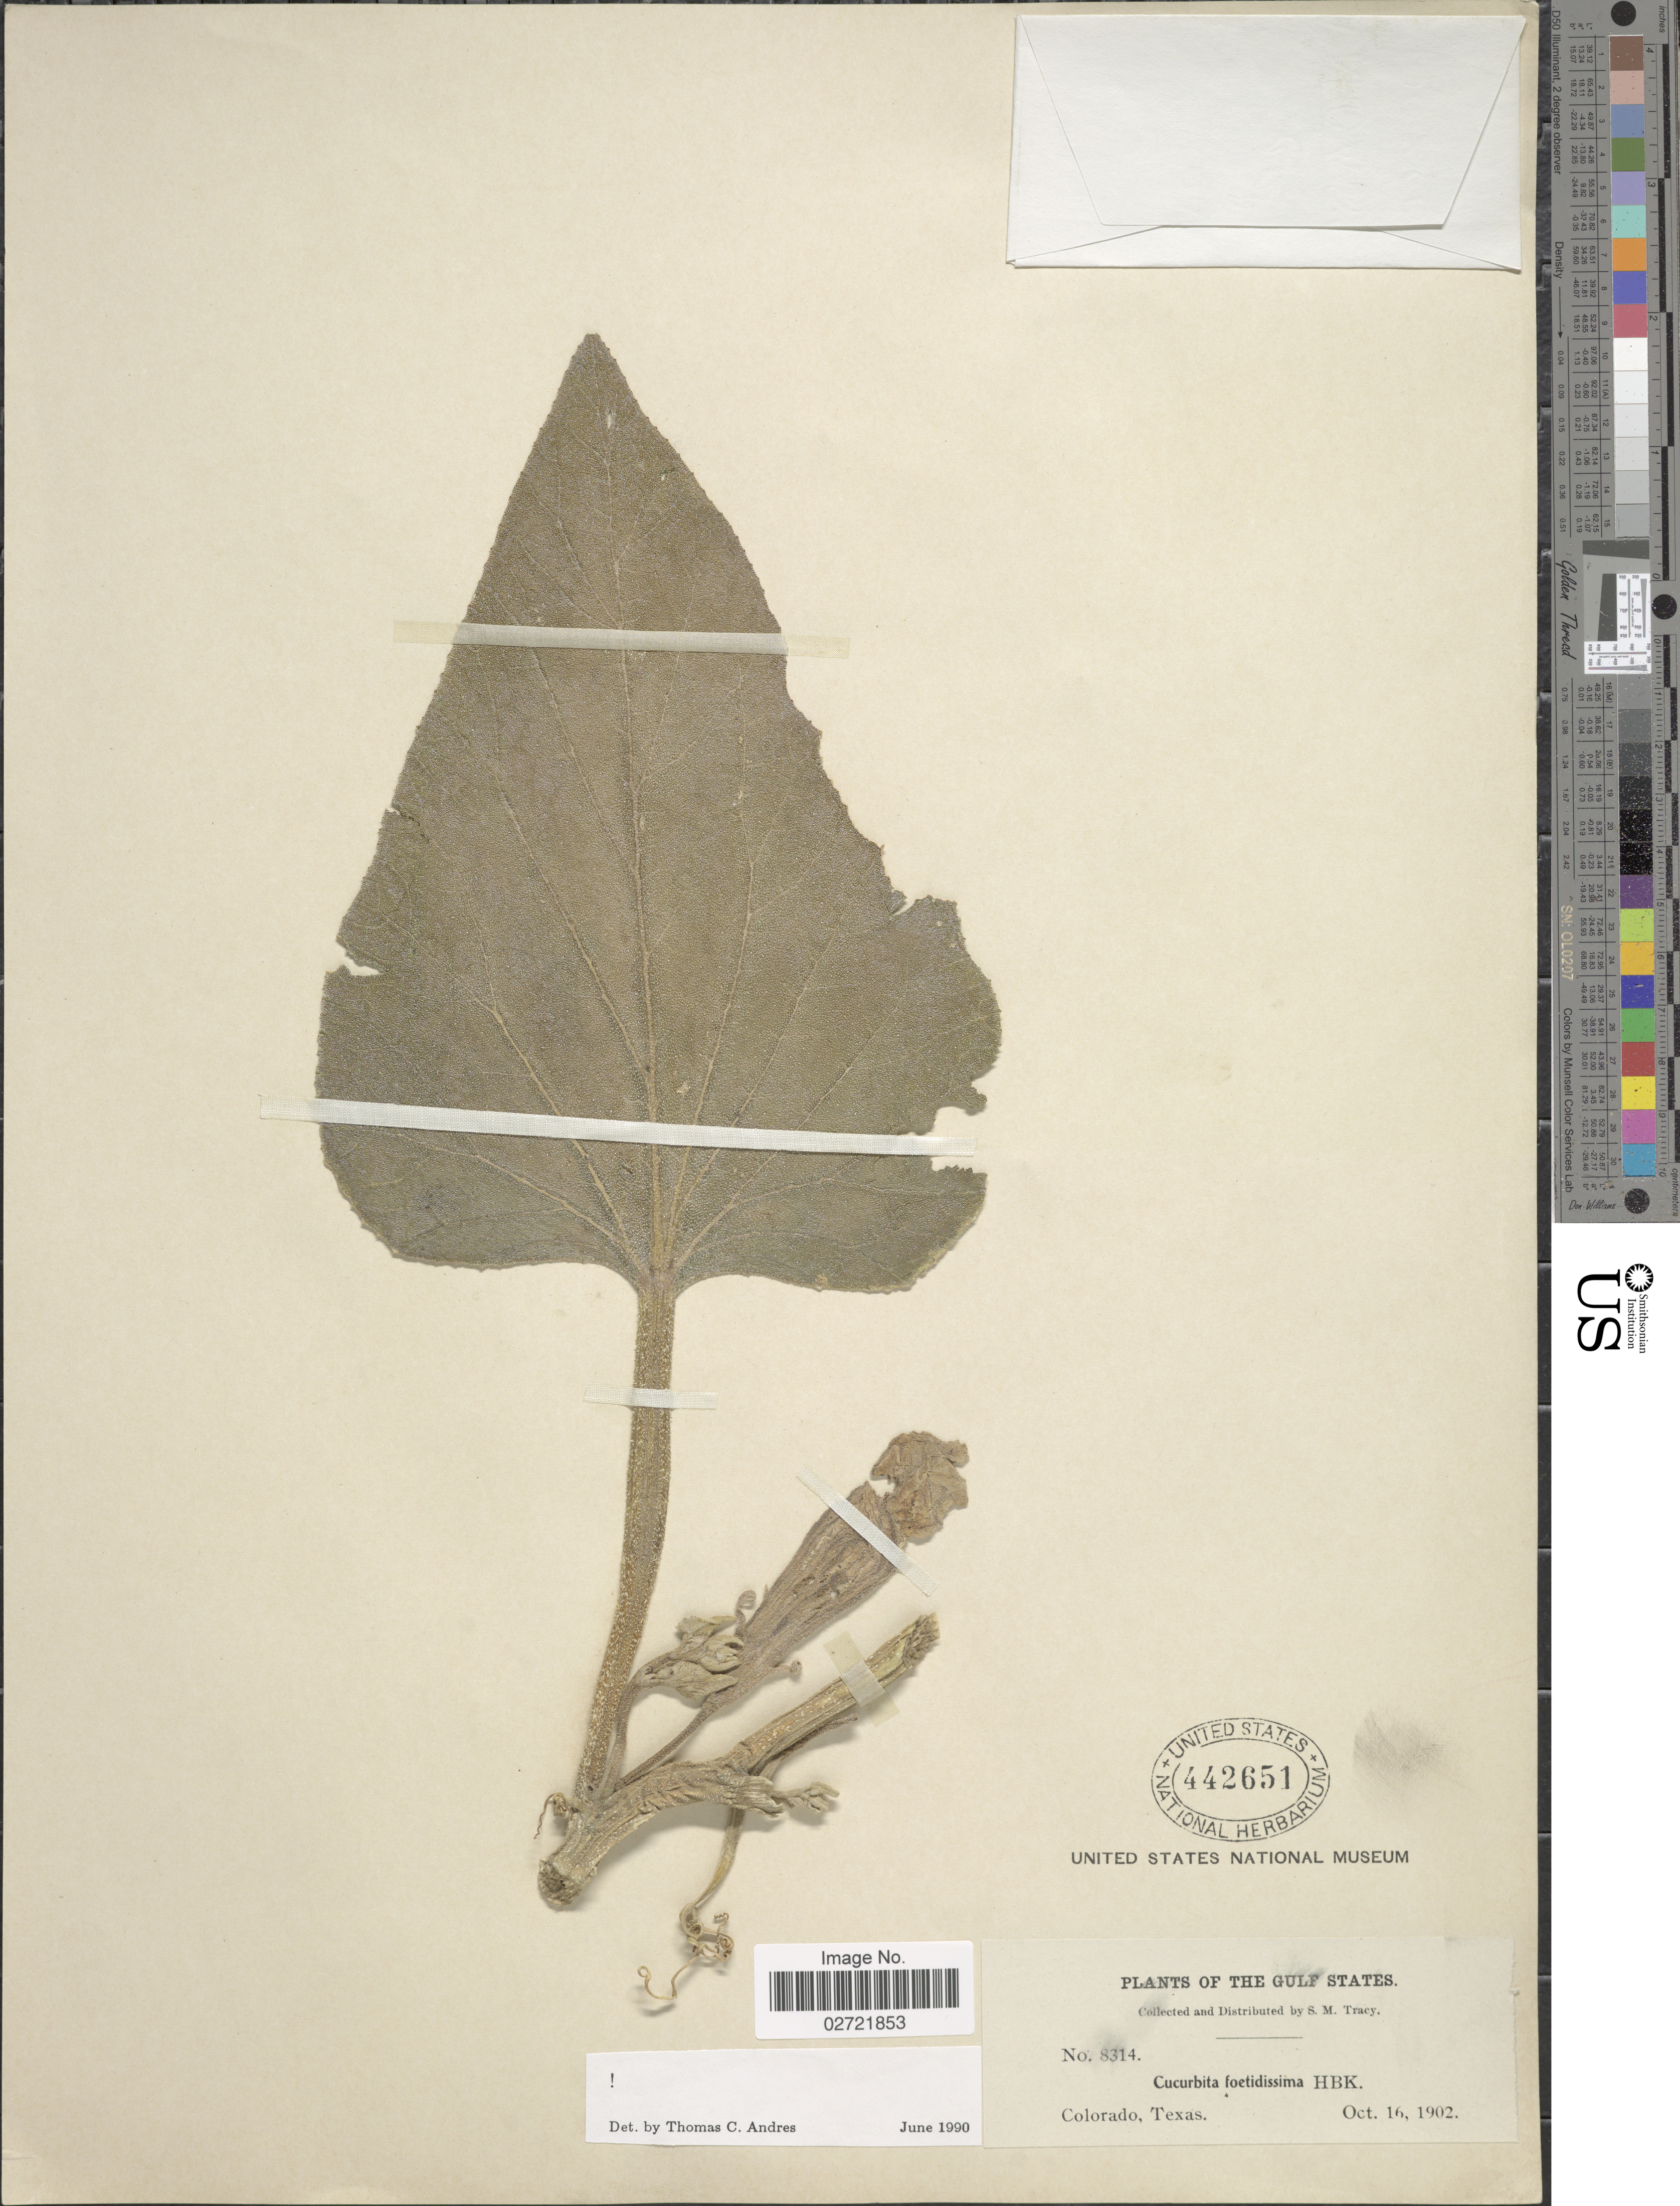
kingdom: Plantae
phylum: Tracheophyta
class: Magnoliopsida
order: Cucurbitales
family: Cucurbitaceae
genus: Cucurbita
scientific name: Cucurbita foetidissima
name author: Kunth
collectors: S. M. Tracy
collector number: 8314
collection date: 1902-10-16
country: United States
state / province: Texas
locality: The Gulf States, Colorado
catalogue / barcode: US 442651